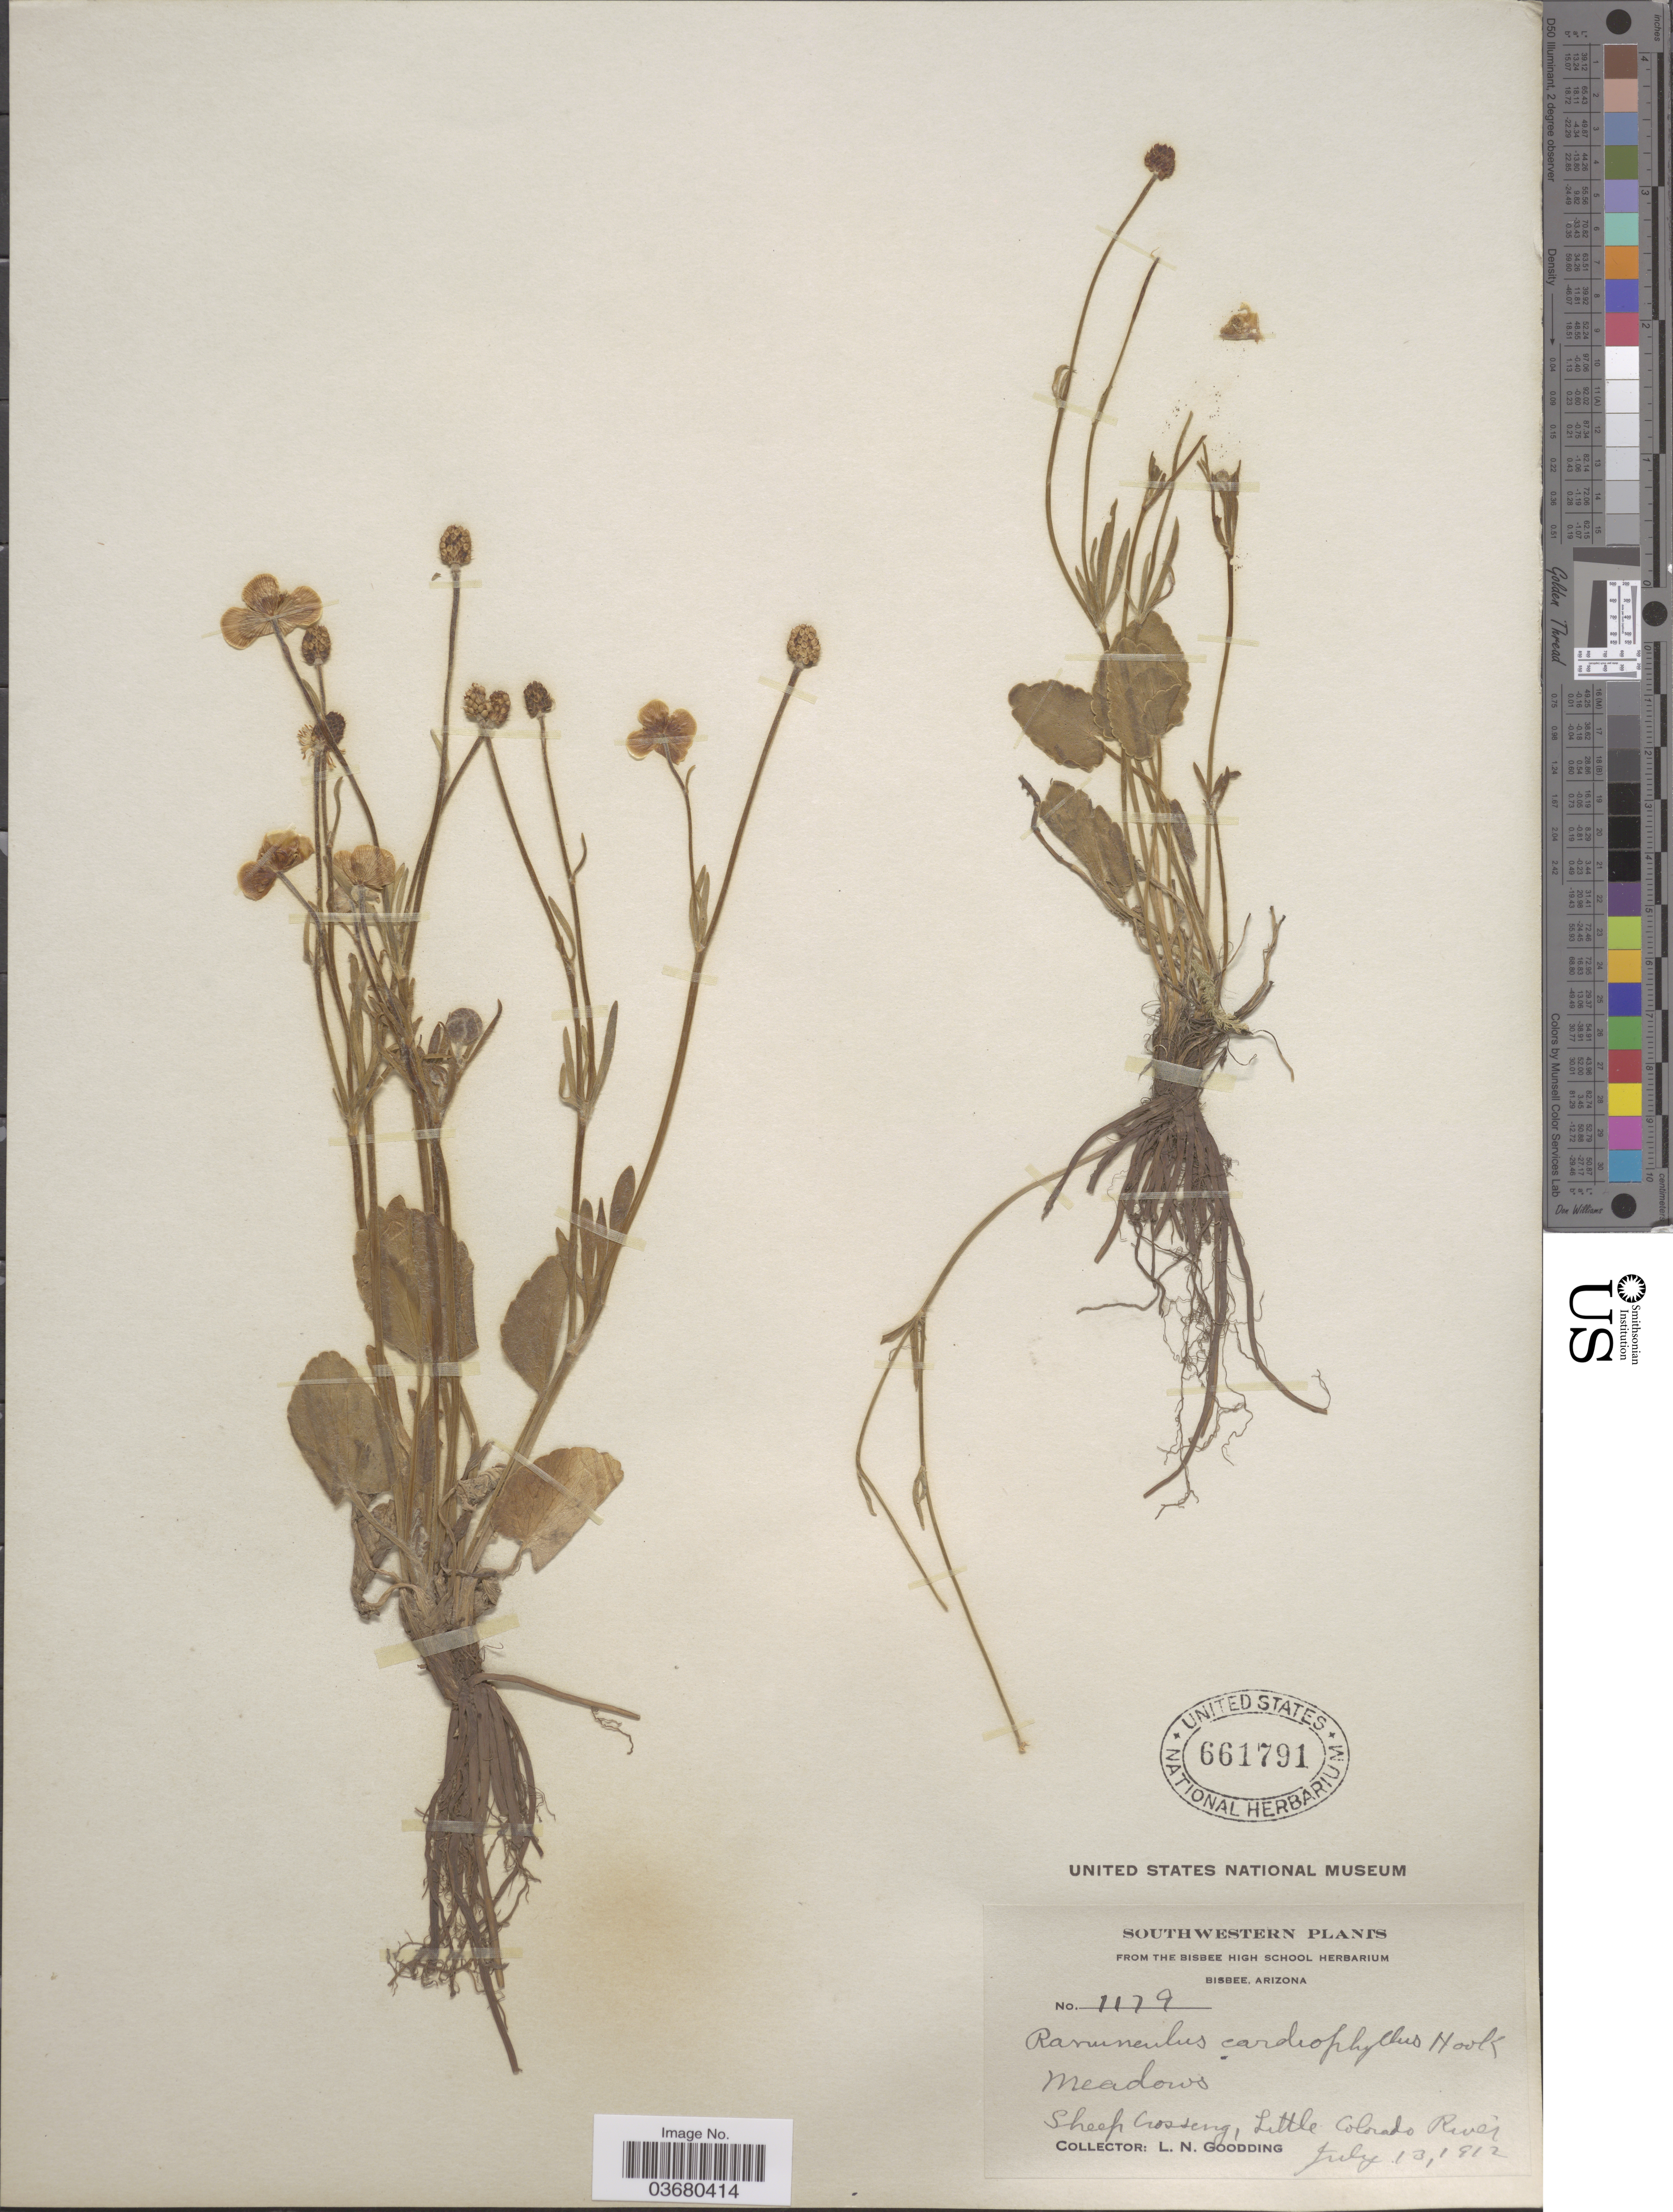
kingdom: Plantae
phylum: Tracheophyta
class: Magnoliopsida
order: Ranunculales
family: Ranunculaceae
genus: Ranunculus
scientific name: Ranunculus cardiophyllus var. subsagittatus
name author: (A. Gray) L.D. Benson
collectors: L. N. Goodding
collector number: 1179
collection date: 1912-07-13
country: United States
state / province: Arizona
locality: Southwestern. Sheep Crossing, Little Colorado River.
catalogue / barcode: US 661791